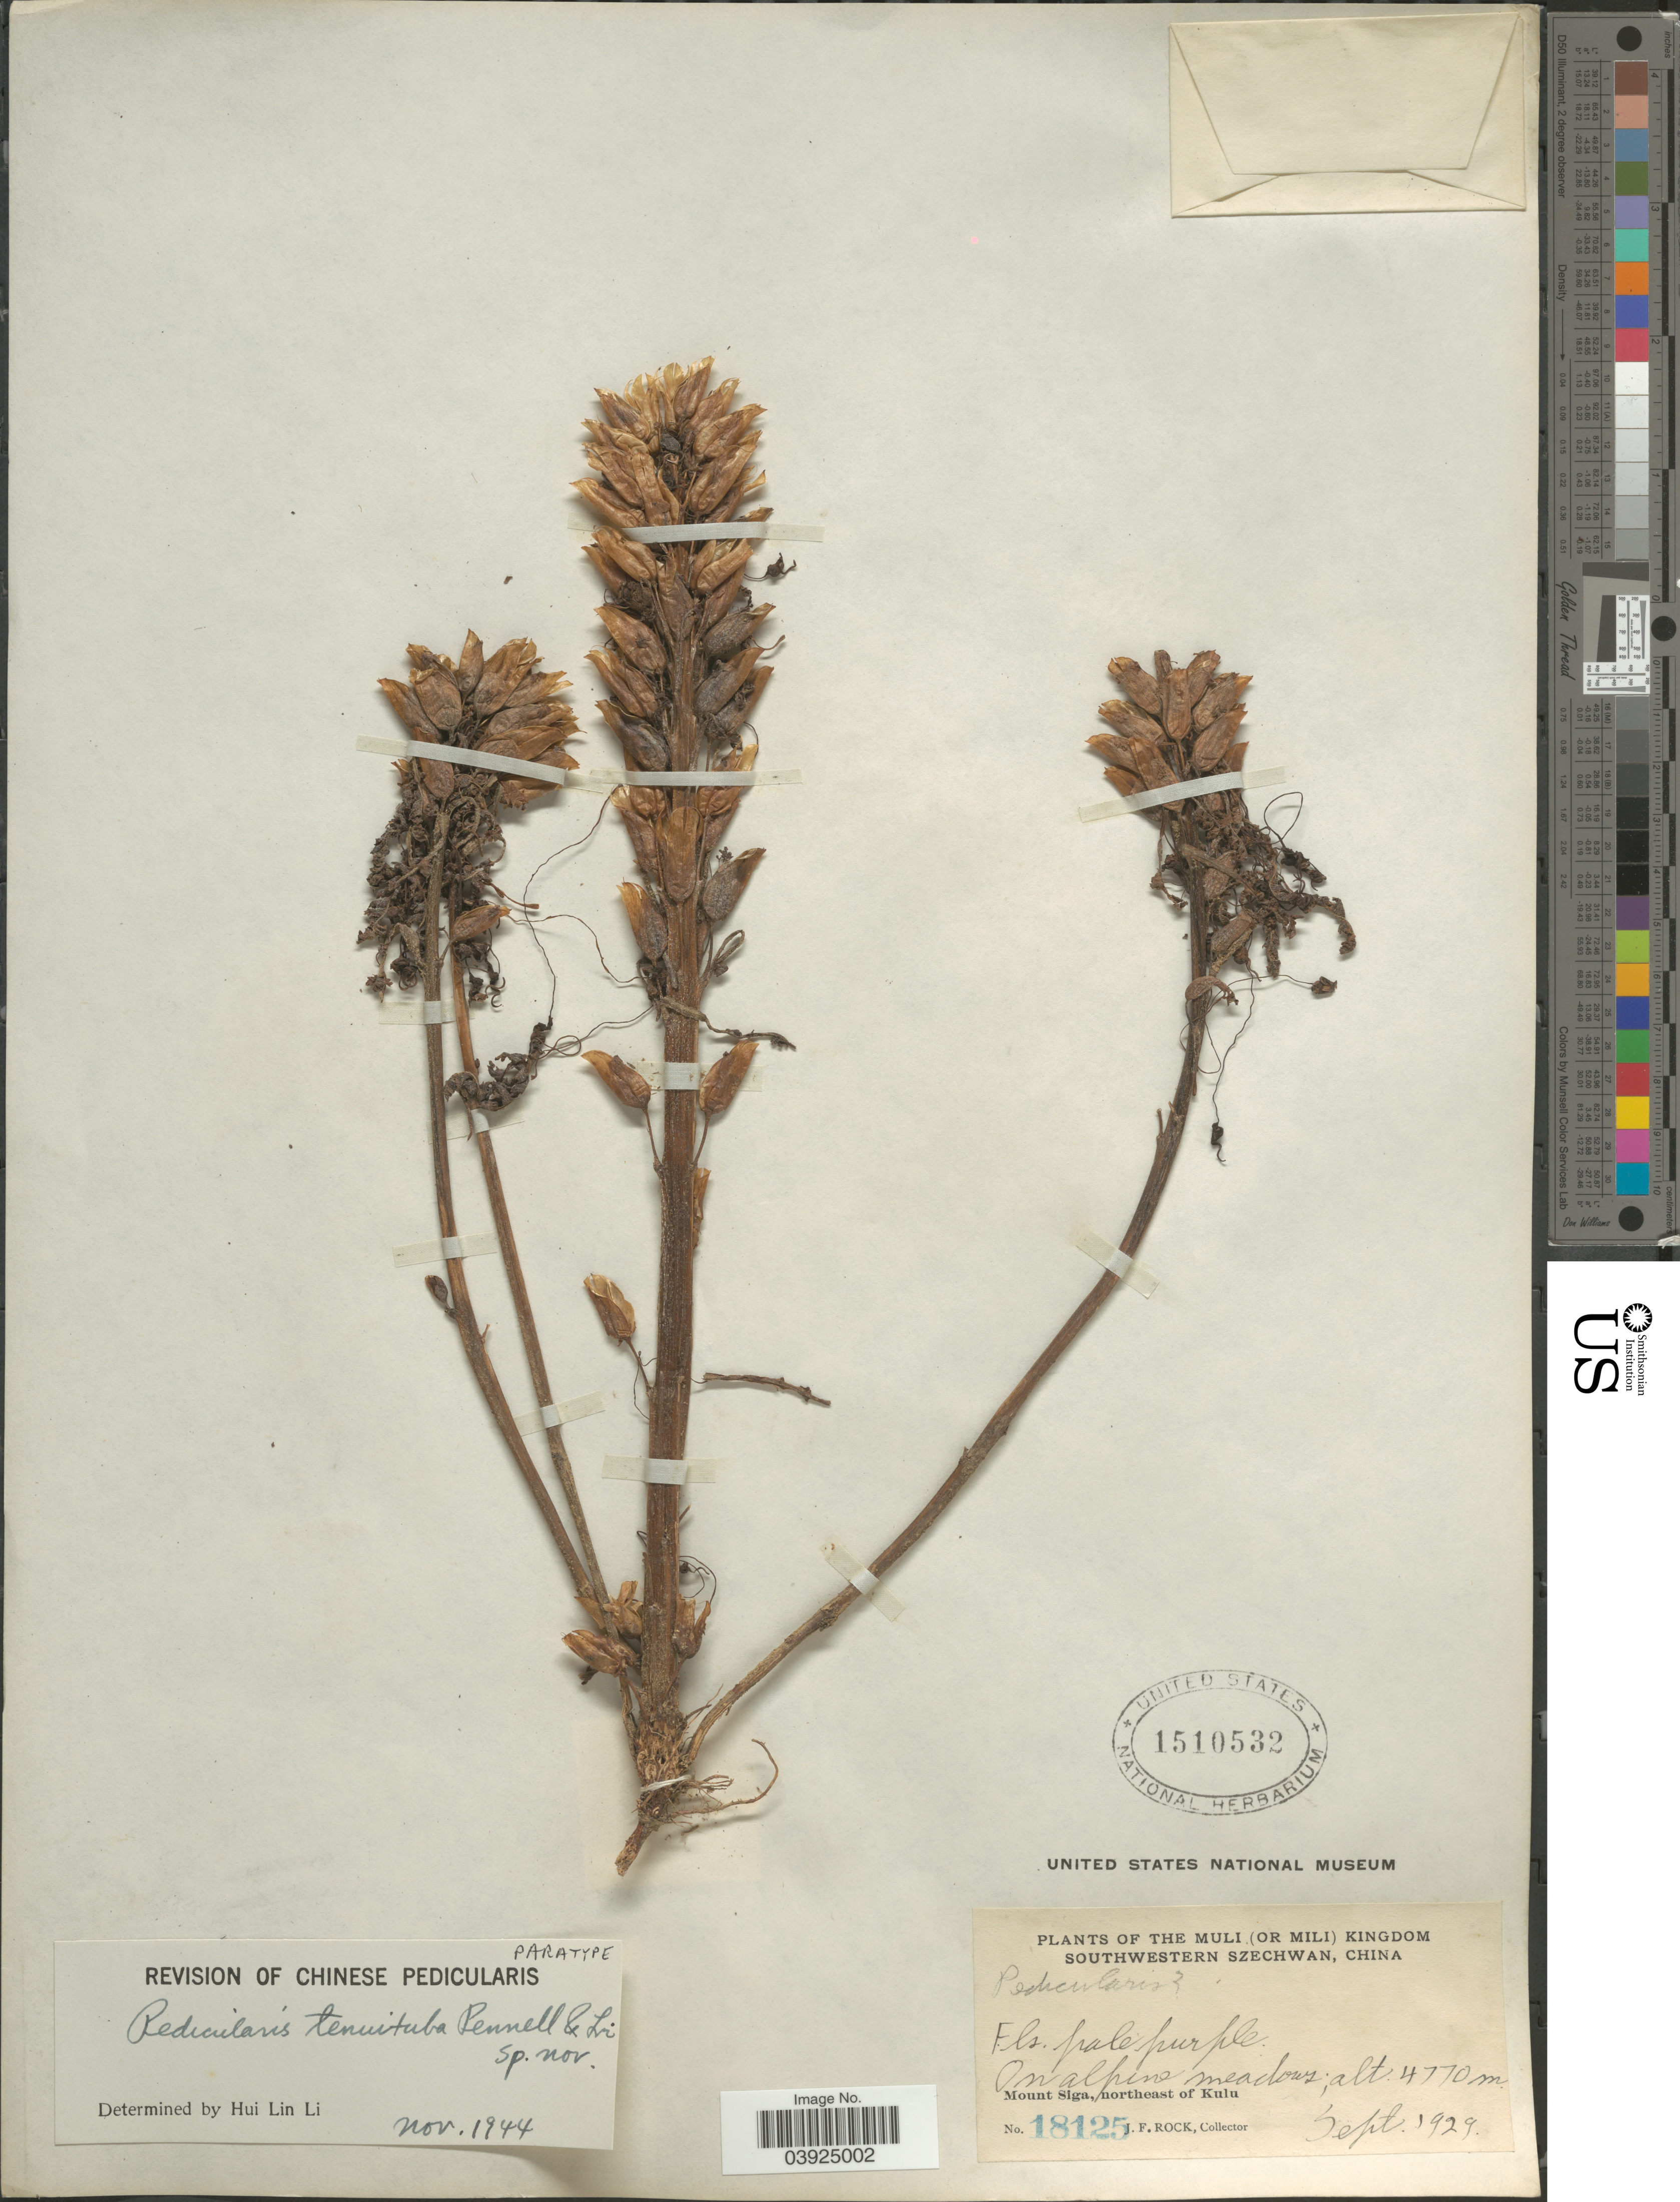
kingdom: Plantae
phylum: Tracheophyta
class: Magnoliopsida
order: Lamiales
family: Orobanchaceae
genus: Pedicularis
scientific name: Pedicularis tenuituba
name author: Pennell & H.L. Li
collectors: J. Rock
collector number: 18125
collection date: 1929-09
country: China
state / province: Sichuan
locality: The Muli (or Mili) Kingdom, Southwestern Szechwan. Mount Siga, northeast of Kulu.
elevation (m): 4770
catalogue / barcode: US 1510532